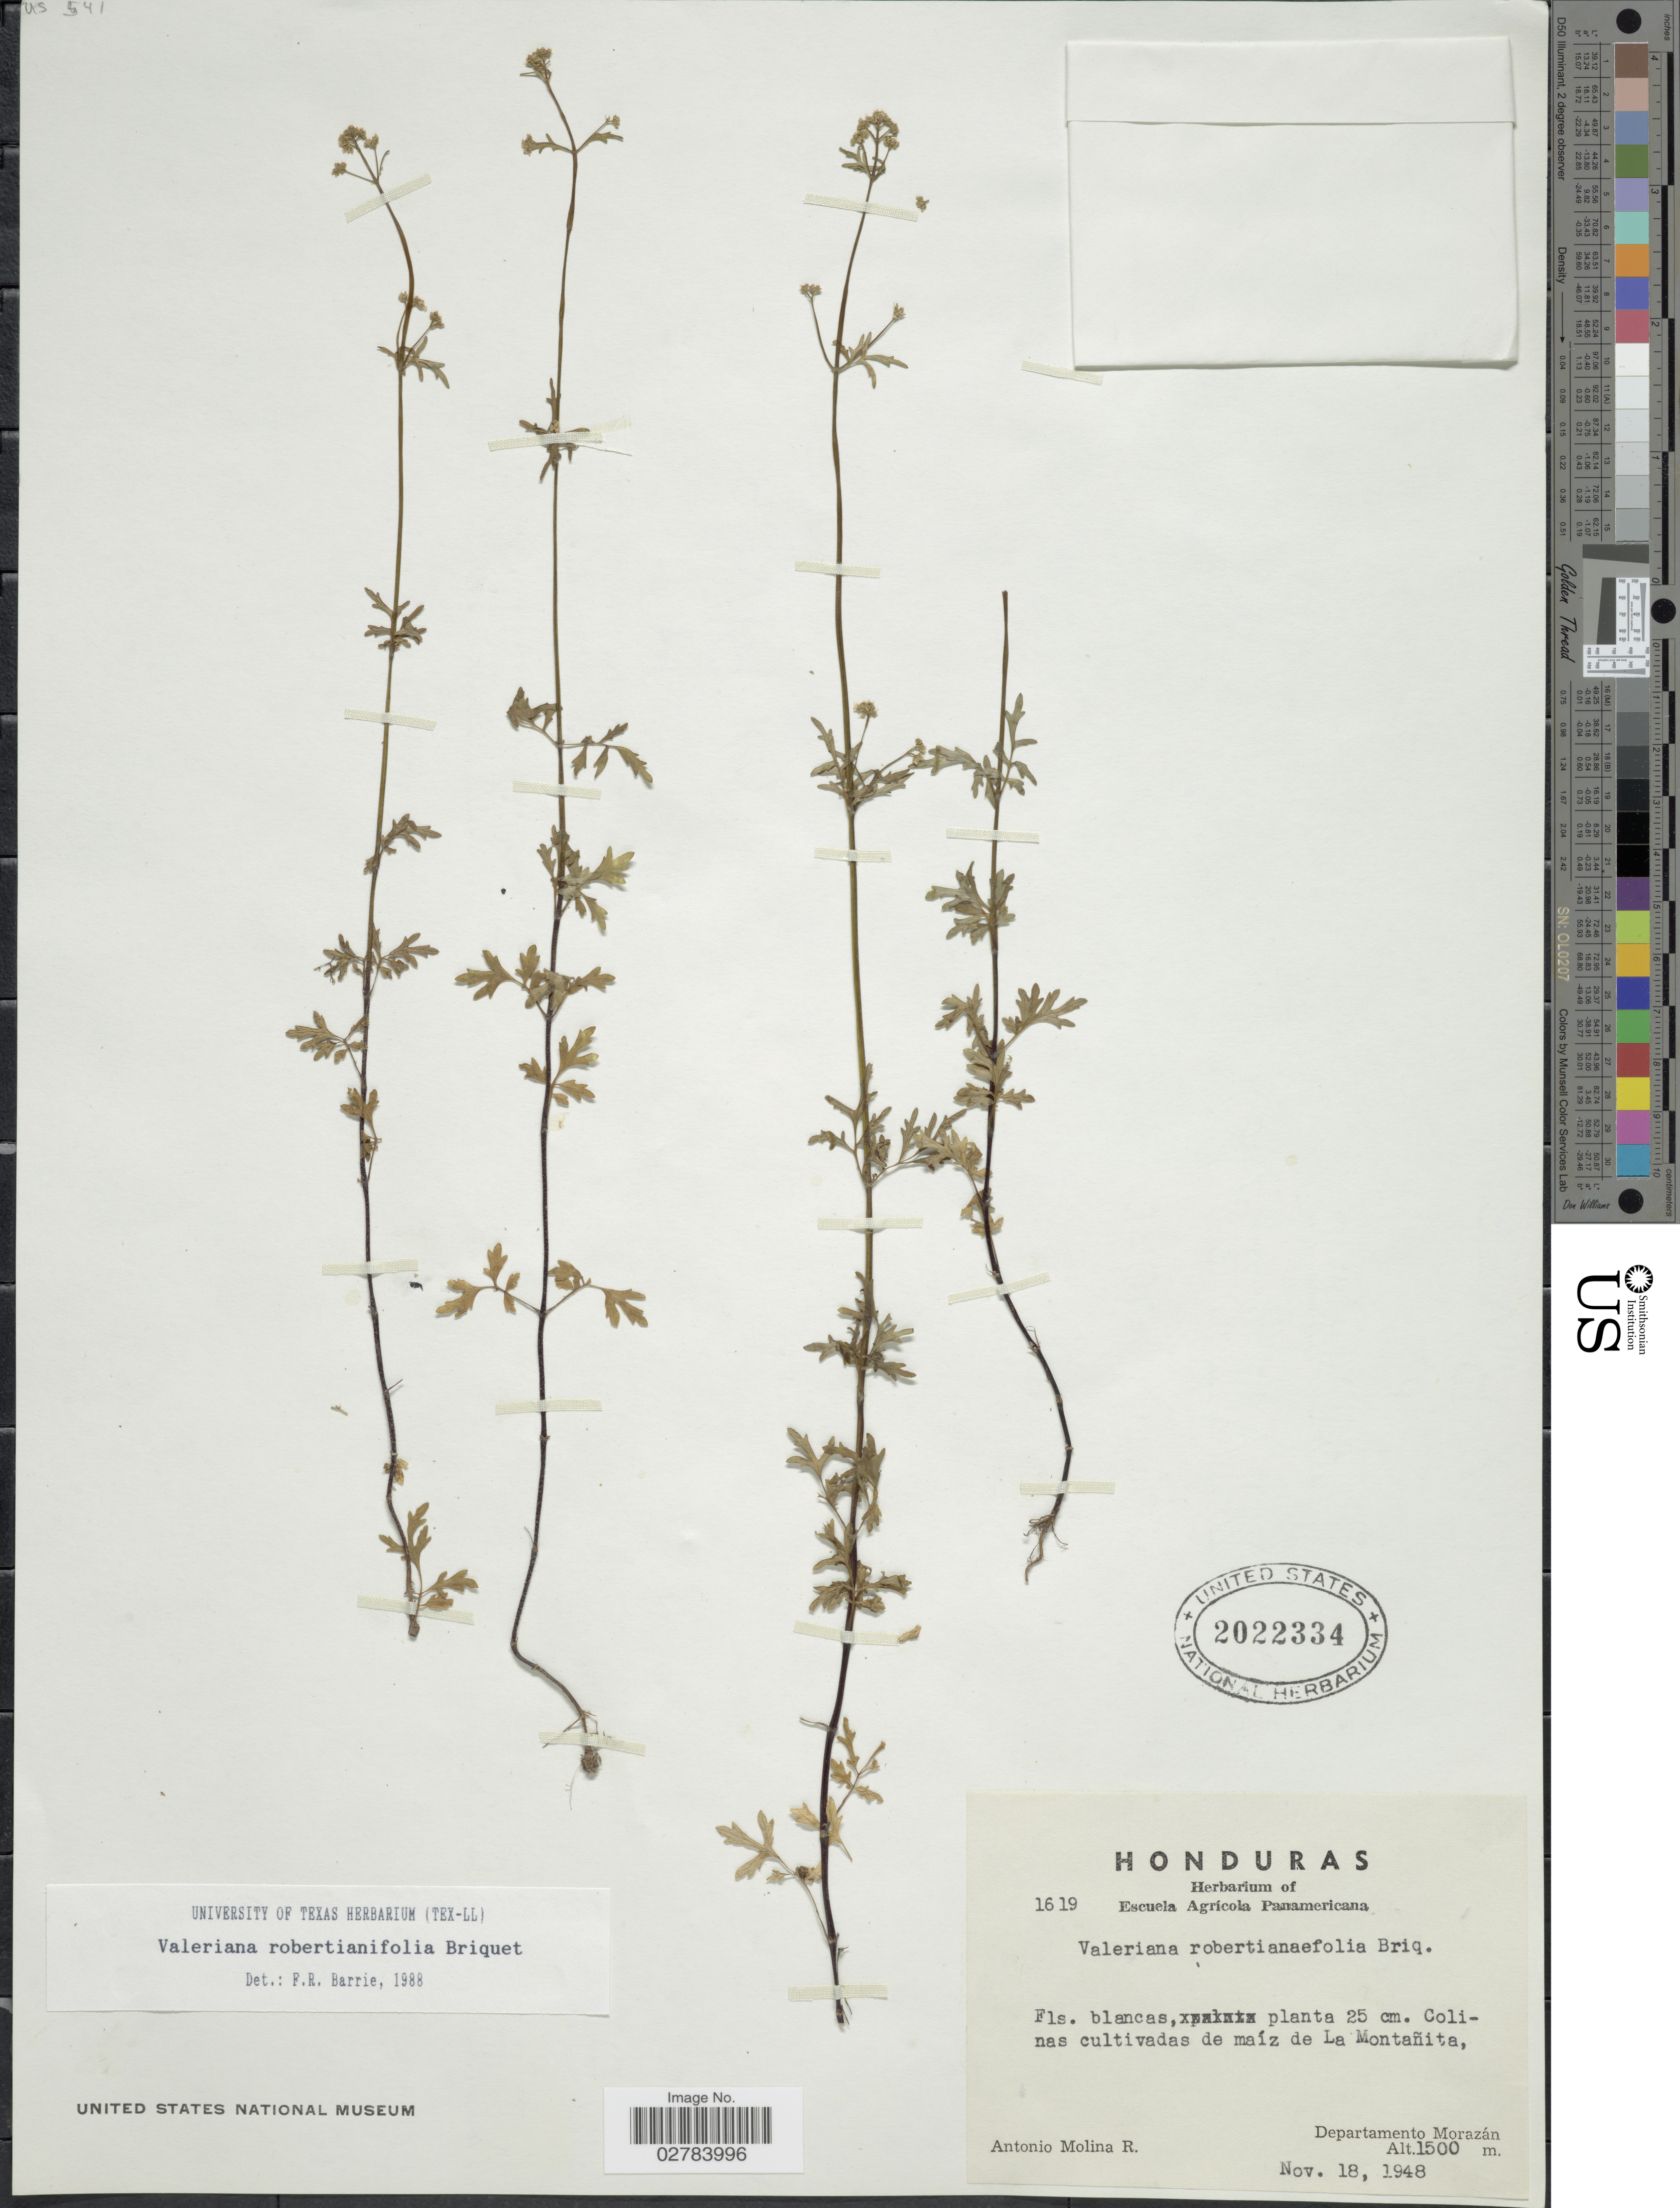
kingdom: Plantae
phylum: Tracheophyta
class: Magnoliopsida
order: Dipsacales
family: Caprifoliaceae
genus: Valeriana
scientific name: Valeriana robertianifolia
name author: Briq.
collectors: A. Molina R.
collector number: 1619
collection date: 1948-11-18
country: Honduras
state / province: Fco. Morazán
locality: Colinas cultivadas de maíz de La Montañita, Departamento Morazán.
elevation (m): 1500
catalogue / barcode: US 2022334